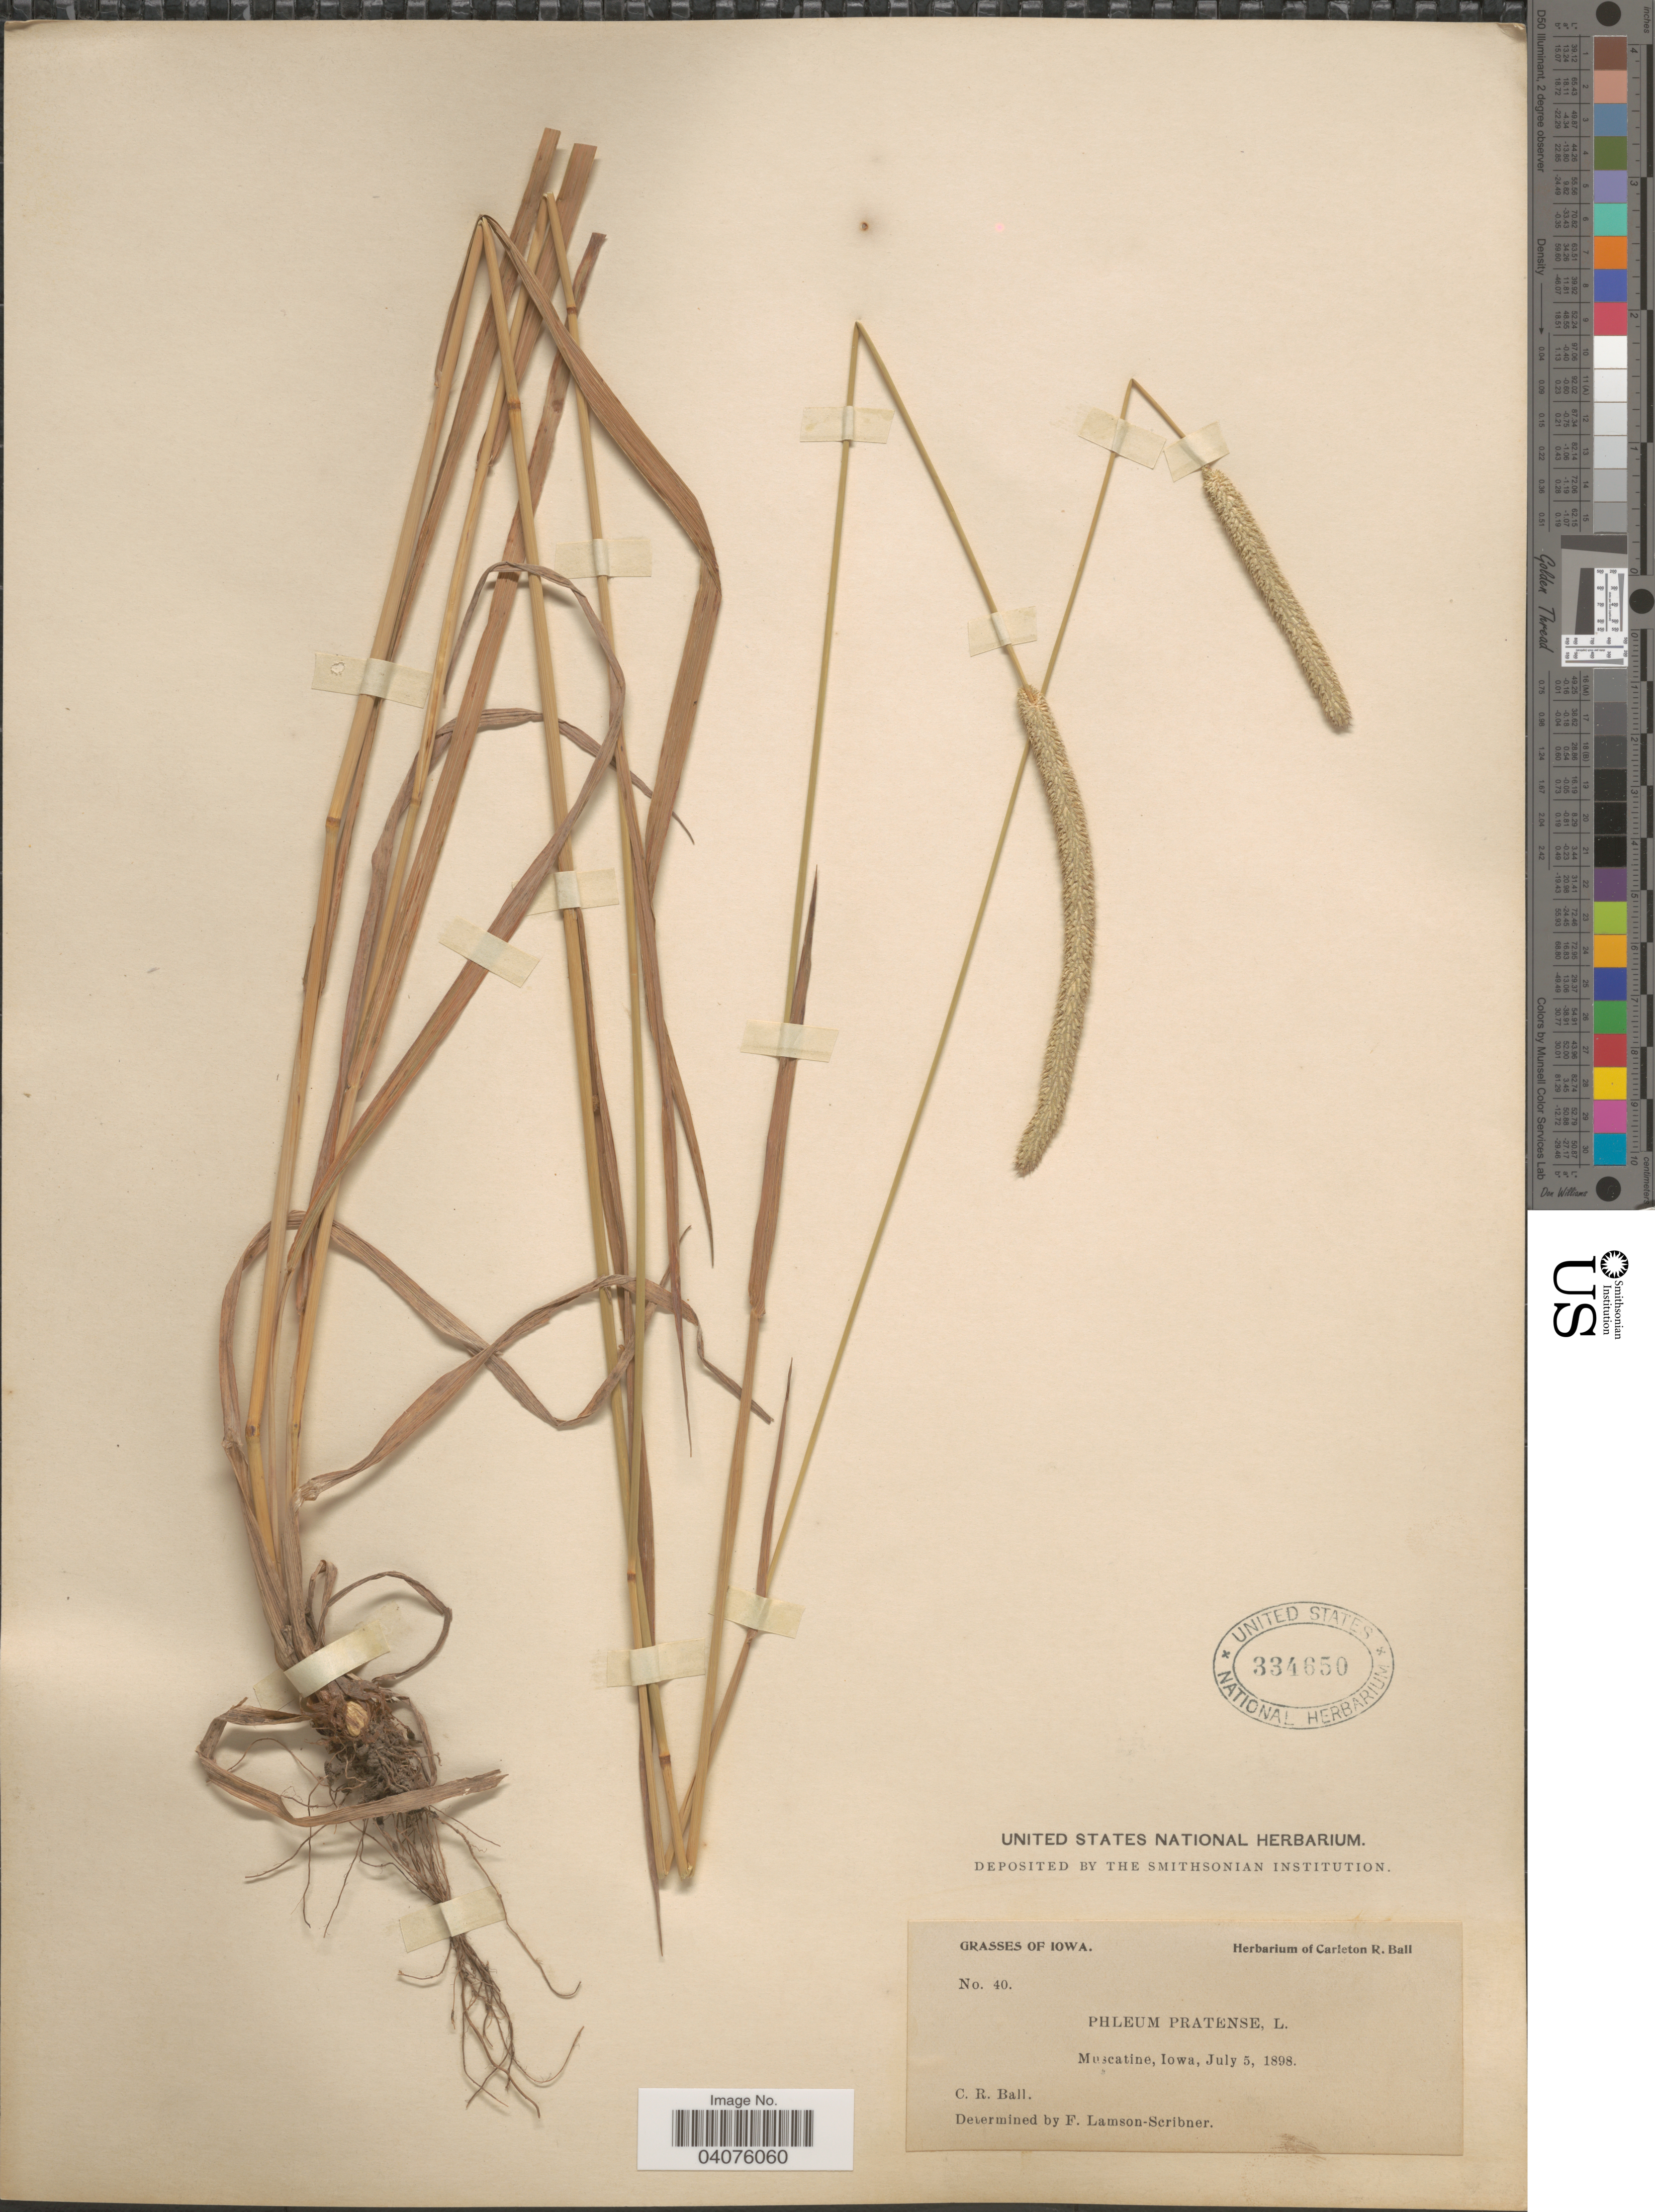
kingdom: Plantae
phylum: Tracheophyta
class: Liliopsida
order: Poales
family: Poaceae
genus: Phleum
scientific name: Phleum pratense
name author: L.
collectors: C. R. Ball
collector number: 40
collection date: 1898-07-05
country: United States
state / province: Iowa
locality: Muscatine.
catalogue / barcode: US 334650